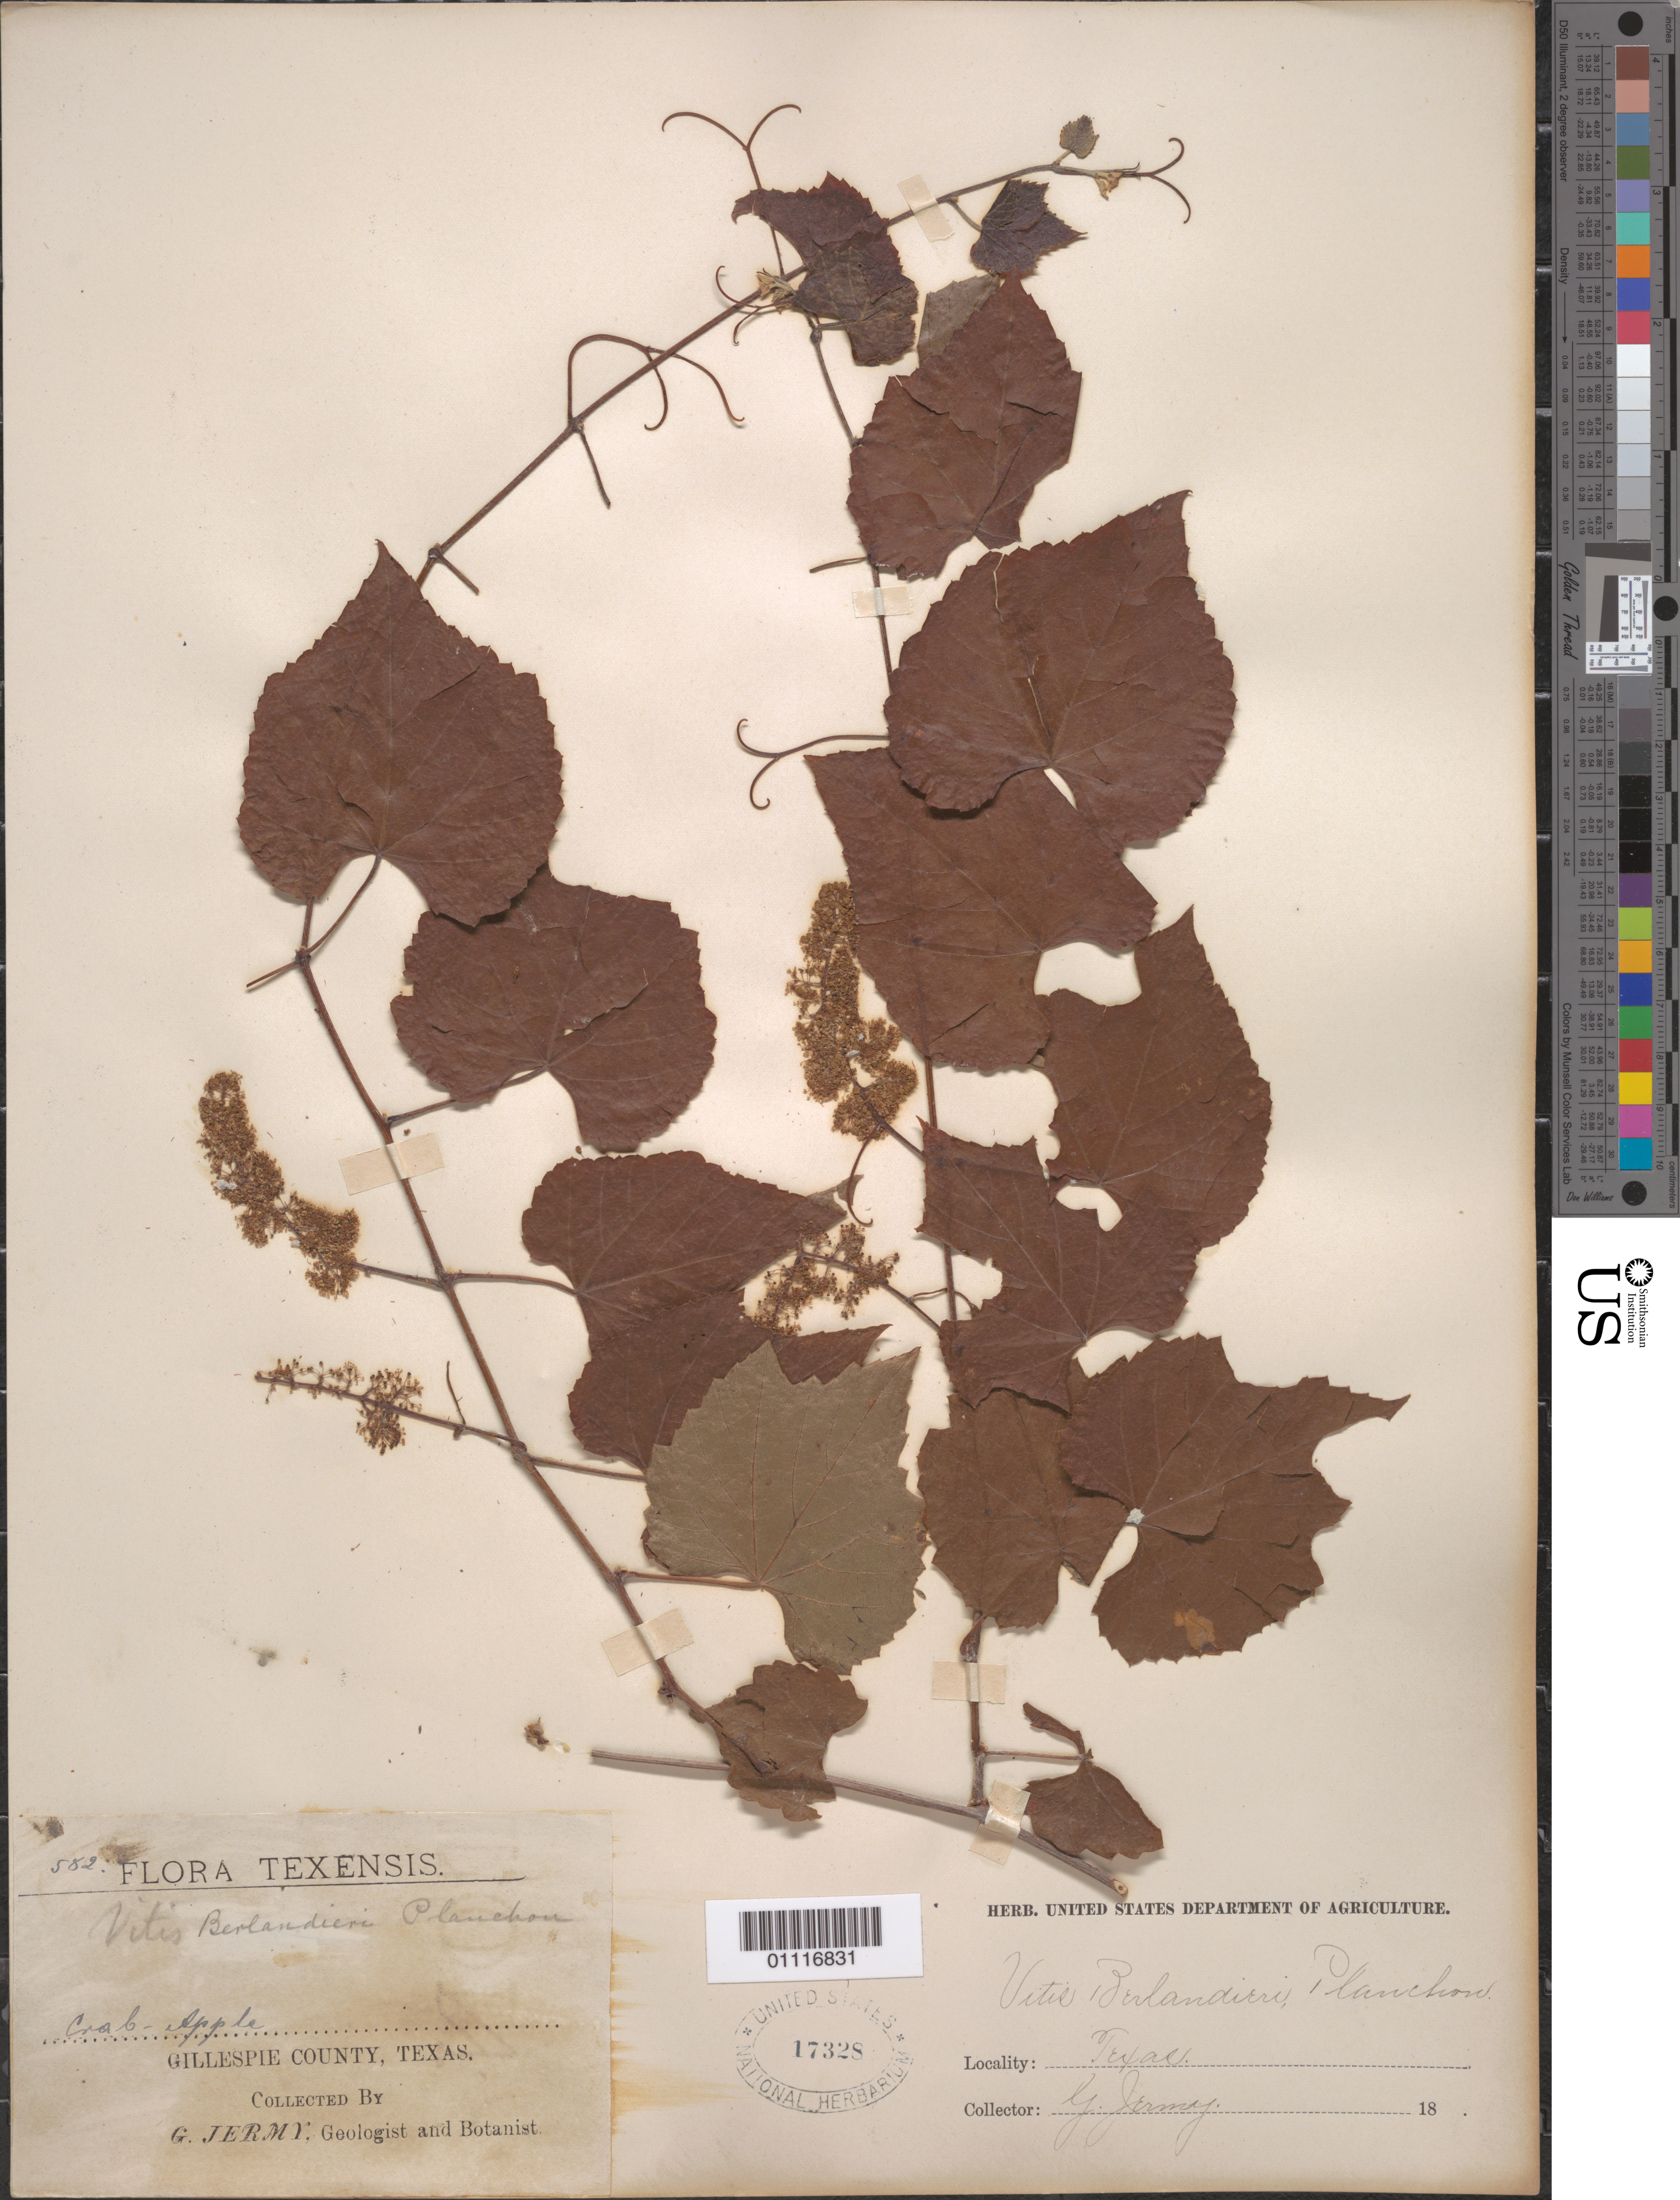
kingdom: Plantae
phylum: Tracheophyta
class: Magnoliopsida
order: Vitales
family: Vitaceae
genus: Vitis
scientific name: Vitis berlandieri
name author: Planch.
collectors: G. Jermy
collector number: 582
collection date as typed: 18--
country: United States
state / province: Texas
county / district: Gillespie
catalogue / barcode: US 17328